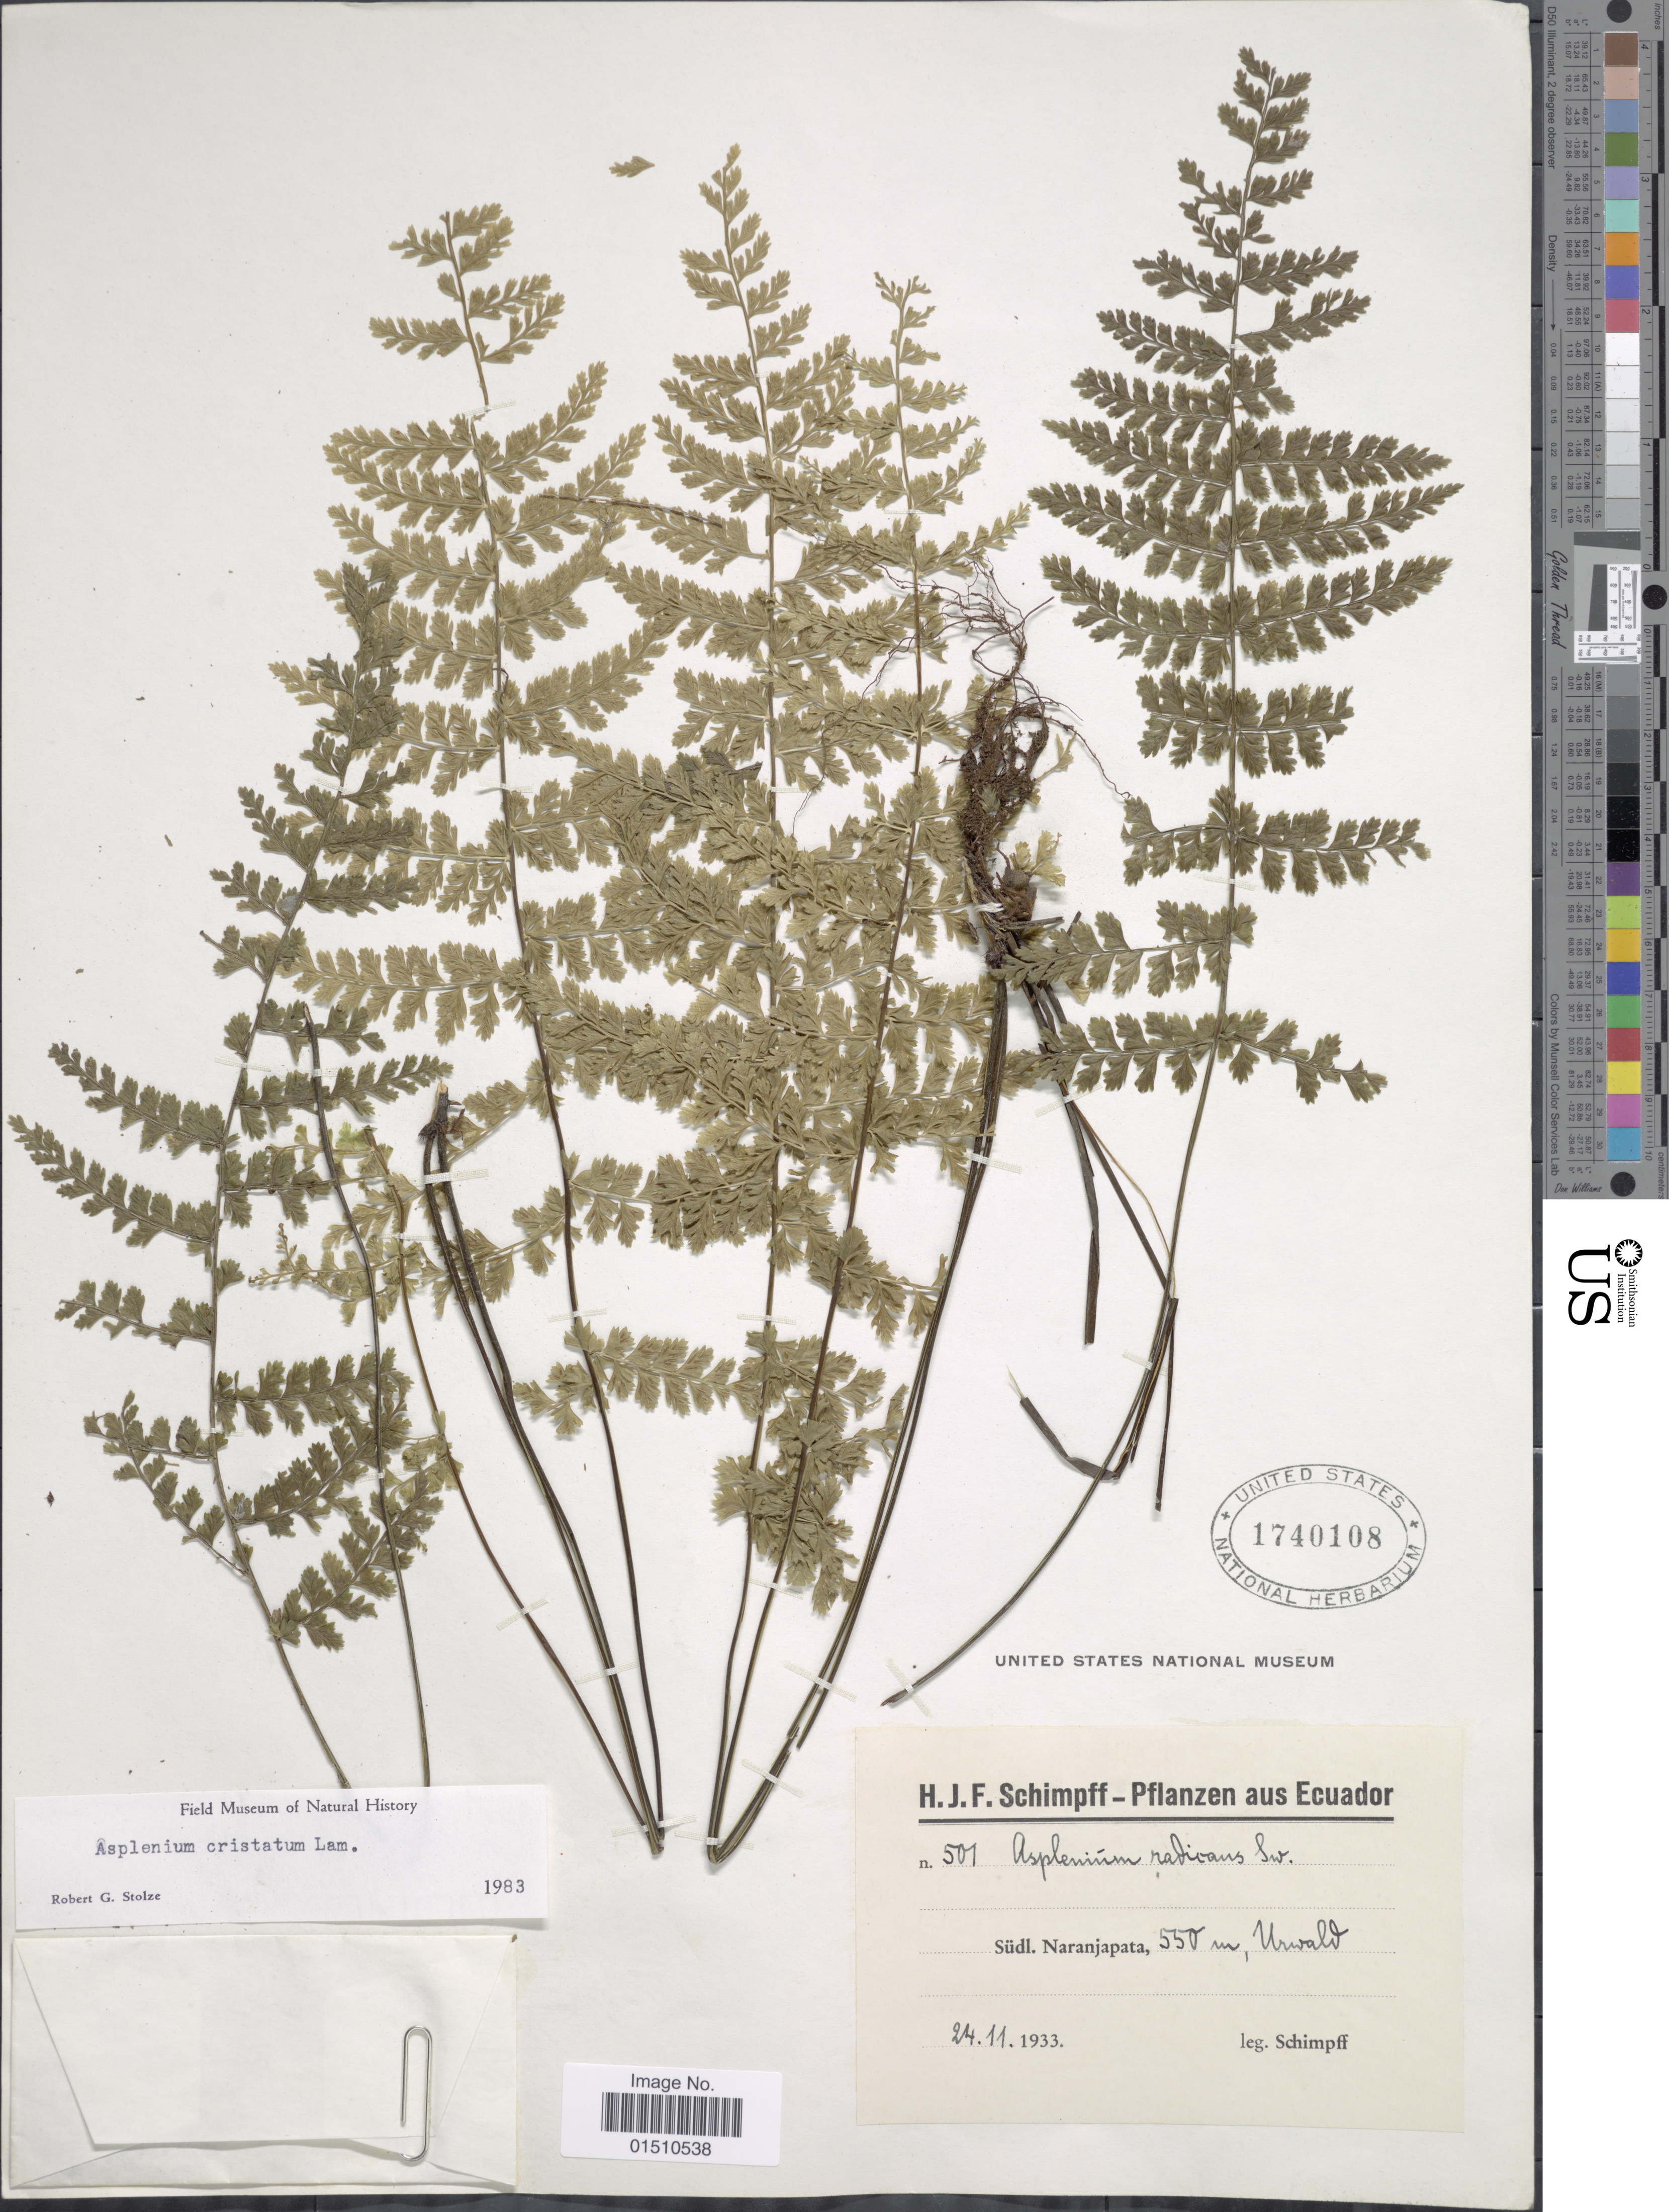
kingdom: Plantae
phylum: Tracheophyta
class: Polypodiopsida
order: Polypodiales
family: Aspleniaceae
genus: Asplenium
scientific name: Asplenium cristatum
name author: Lam.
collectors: H. Schimpff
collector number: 501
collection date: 1933-11-24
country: Ecuador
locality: Ecuador, Sudl. Naranjapata, Urwald.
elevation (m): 550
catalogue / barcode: US 1740108